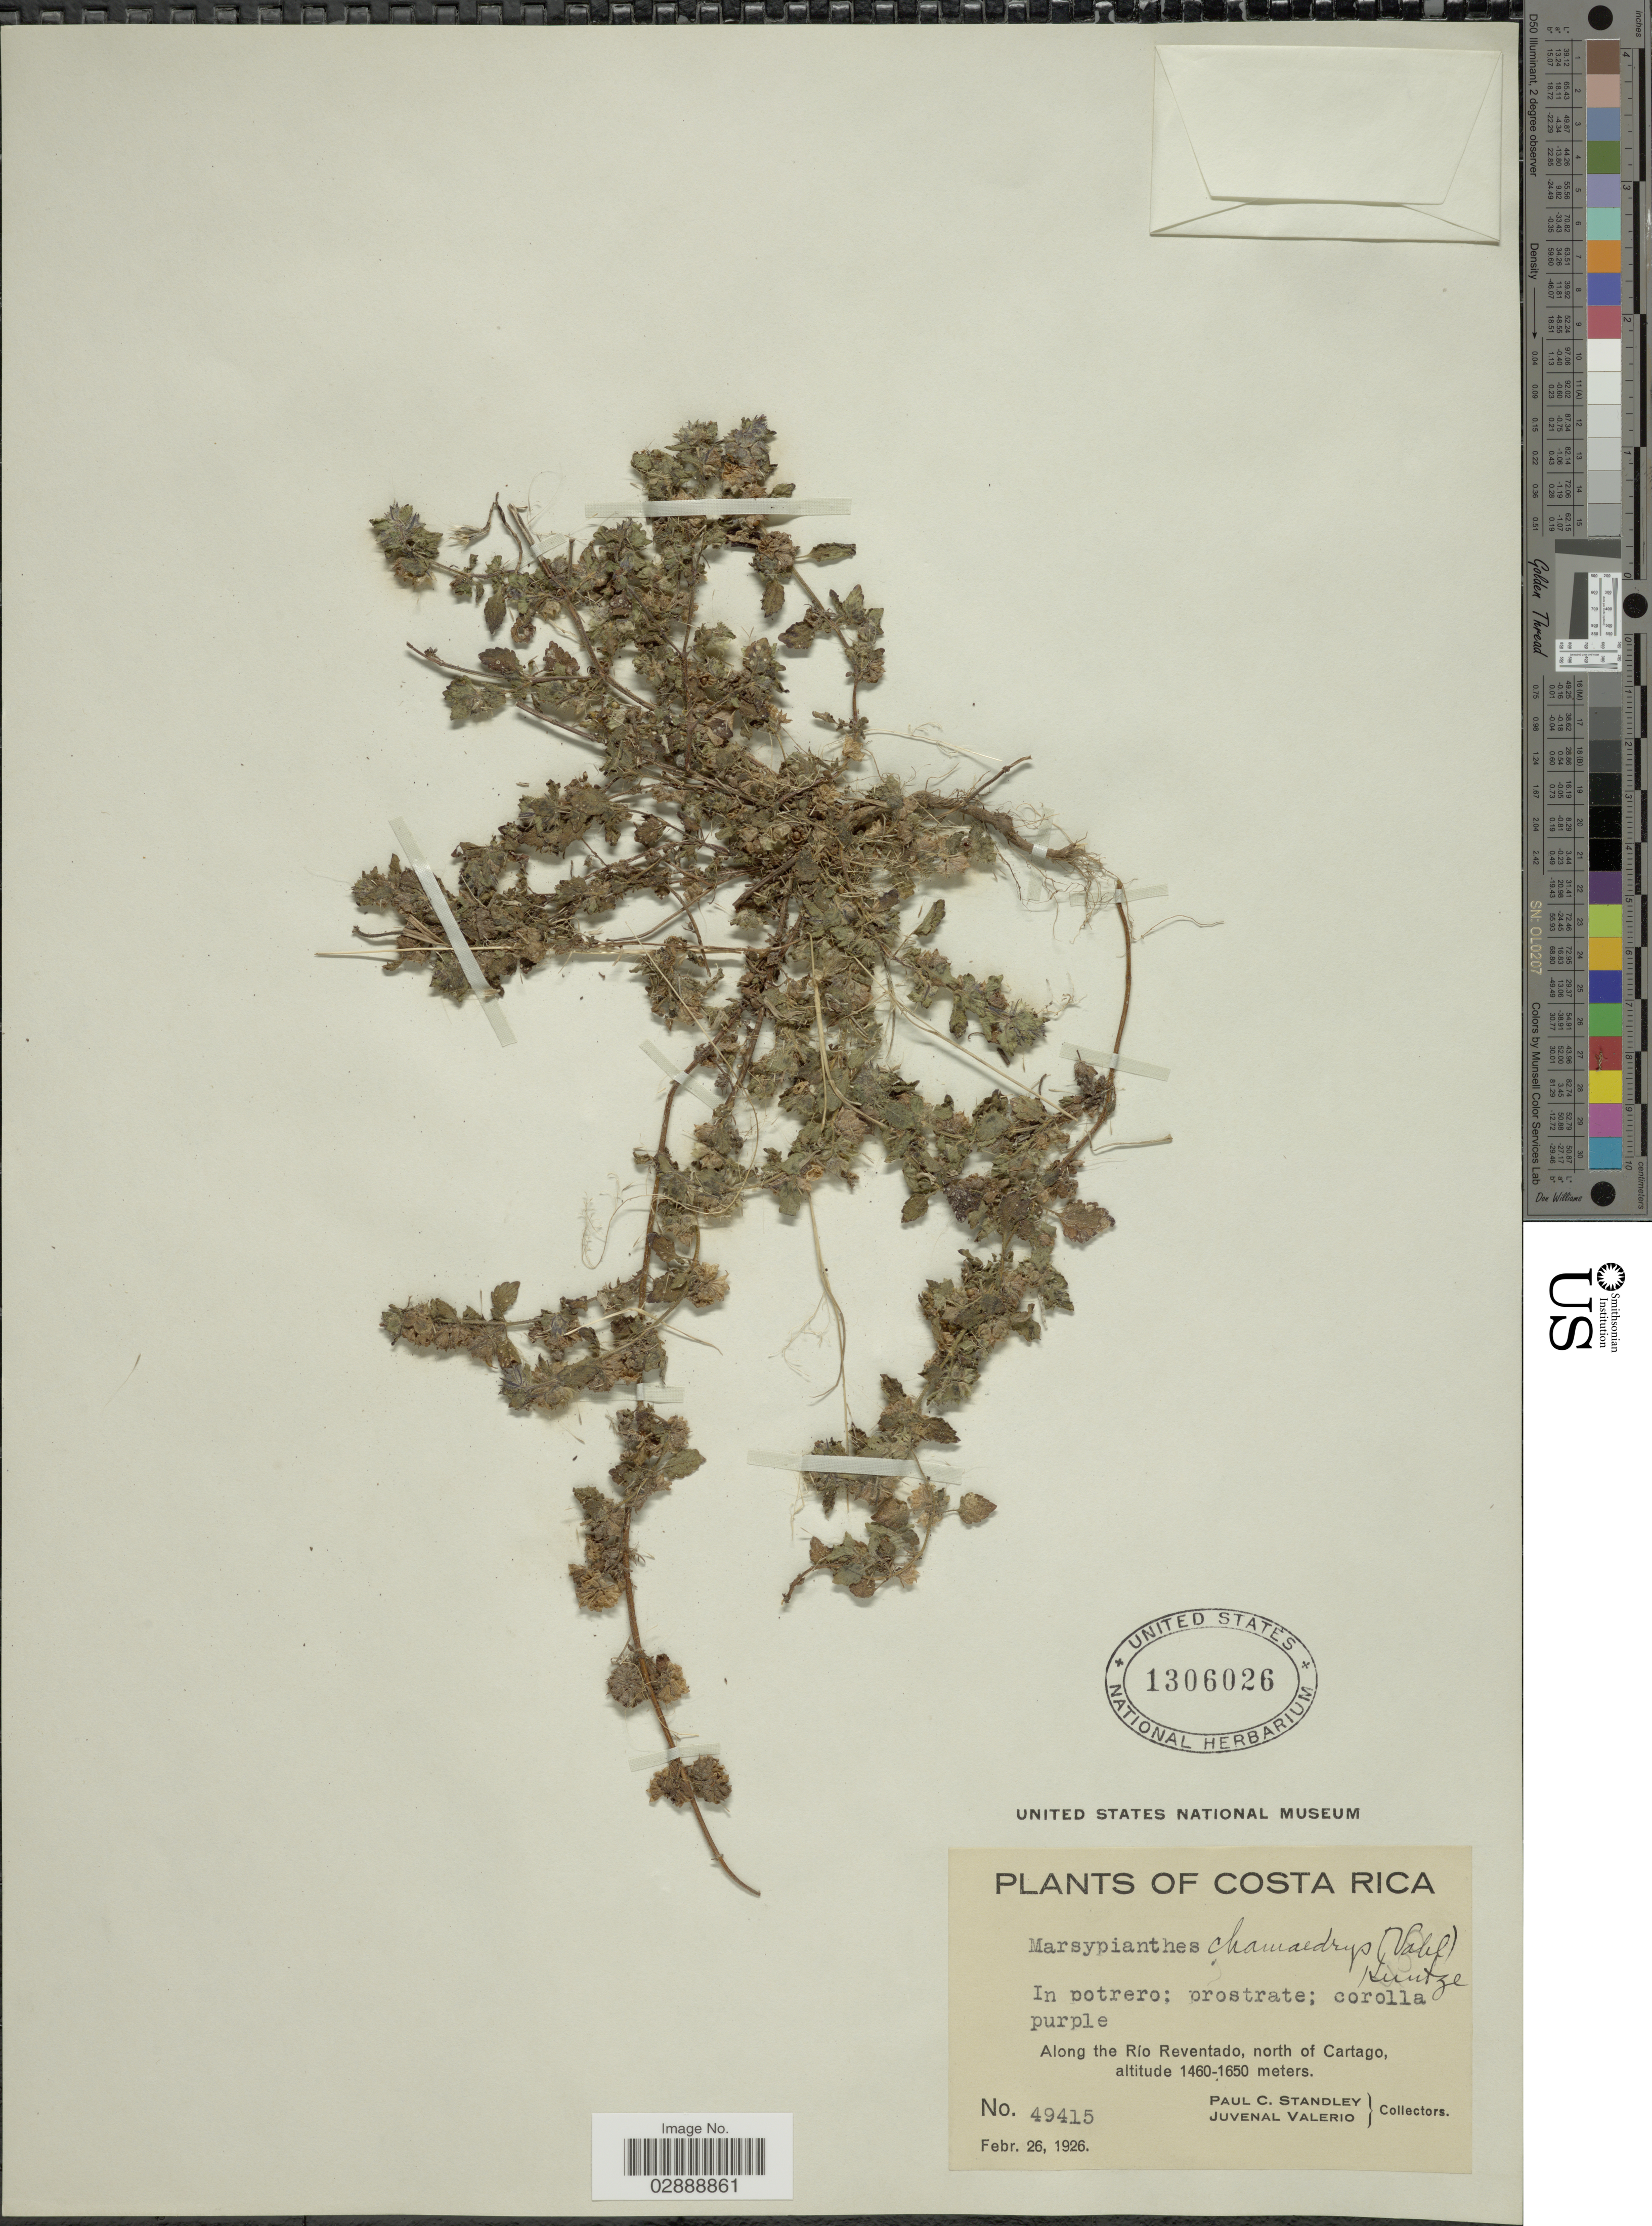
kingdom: Plantae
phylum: Tracheophyta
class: Magnoliopsida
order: Lamiales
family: Lamiaceae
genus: Marsypianthes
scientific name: Marsypianthes chamaedrys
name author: (Vahl) Kuntze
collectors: P. C. Standley & J. Valerio R.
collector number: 49415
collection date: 1926-02-26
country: Costa Rica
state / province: Cartago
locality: Along the Río Reventado, north of Cartago.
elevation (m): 1460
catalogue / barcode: US 1306026